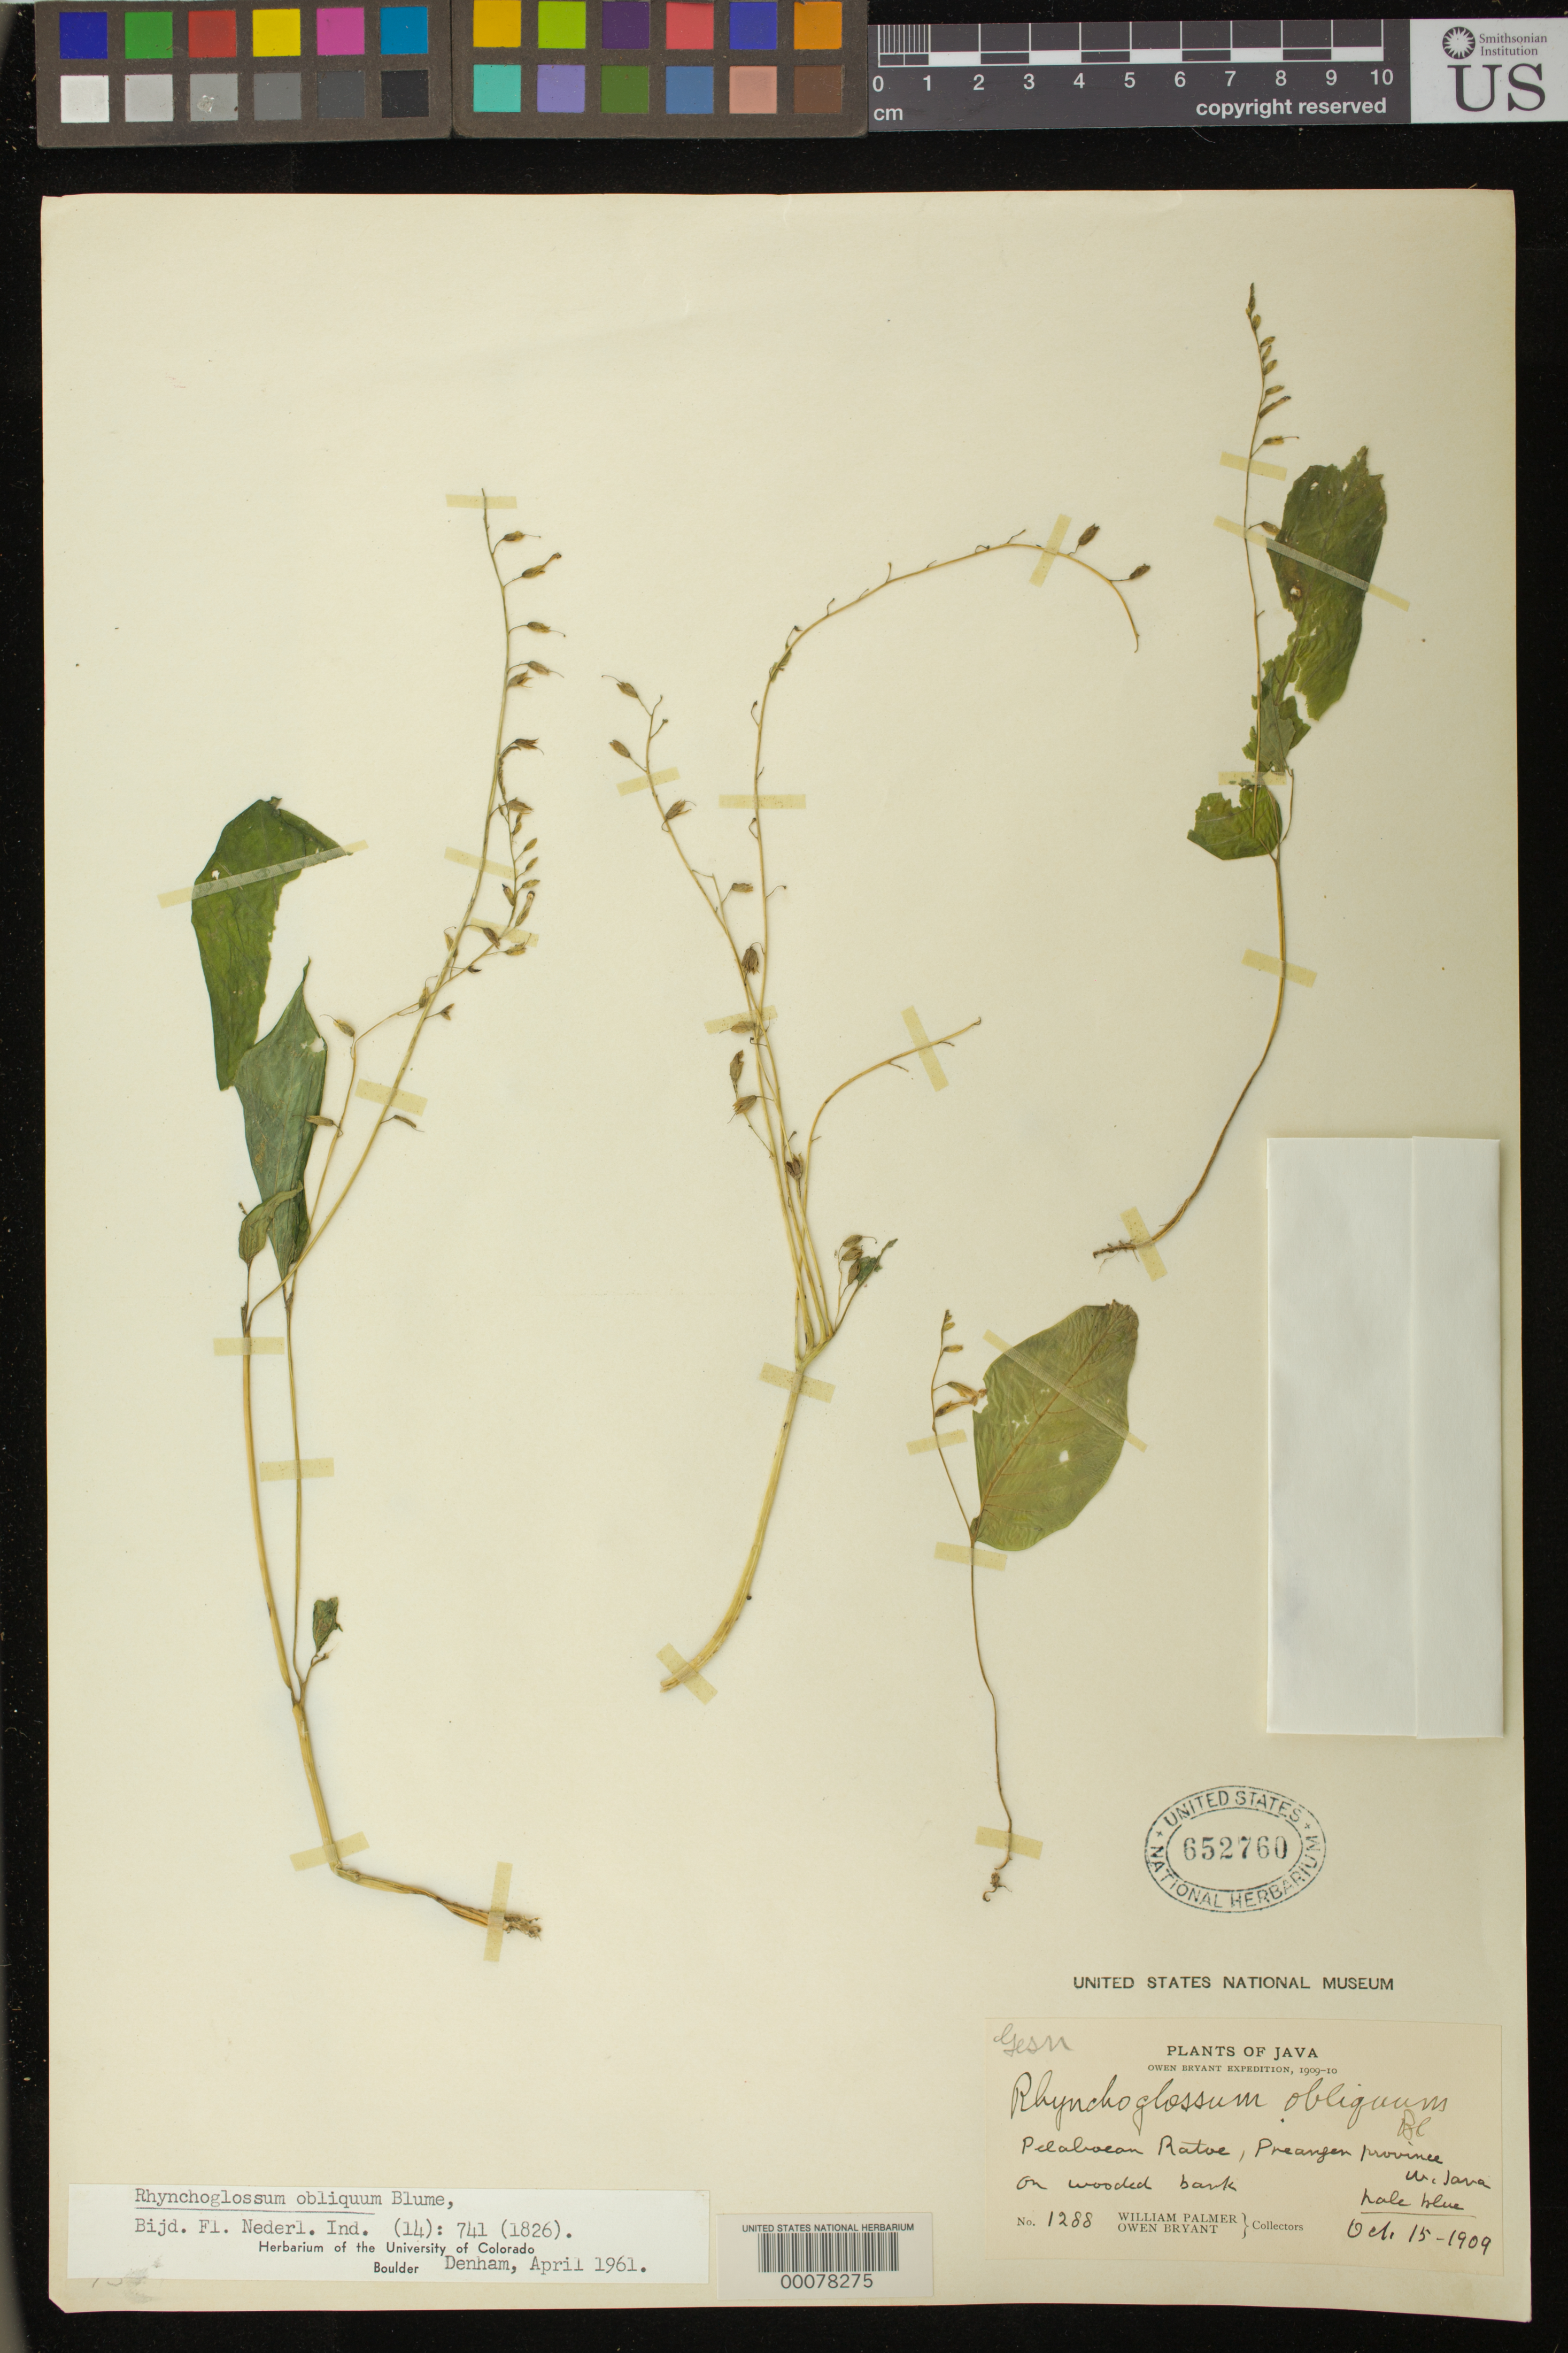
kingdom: Plantae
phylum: Tracheophyta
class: Magnoliopsida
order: Lamiales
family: Gesneriaceae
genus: Rhynchoglossum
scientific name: Rhynchoglossum obliquum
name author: Blume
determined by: Denham, D. L.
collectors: W. Palmer & O. Bryant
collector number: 1288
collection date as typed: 15 Oct 1909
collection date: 1909-10-15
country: Indonesia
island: Java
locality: Jawa barat, Pelaboean ratoe, preangen province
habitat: On wooded bank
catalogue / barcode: US 652760